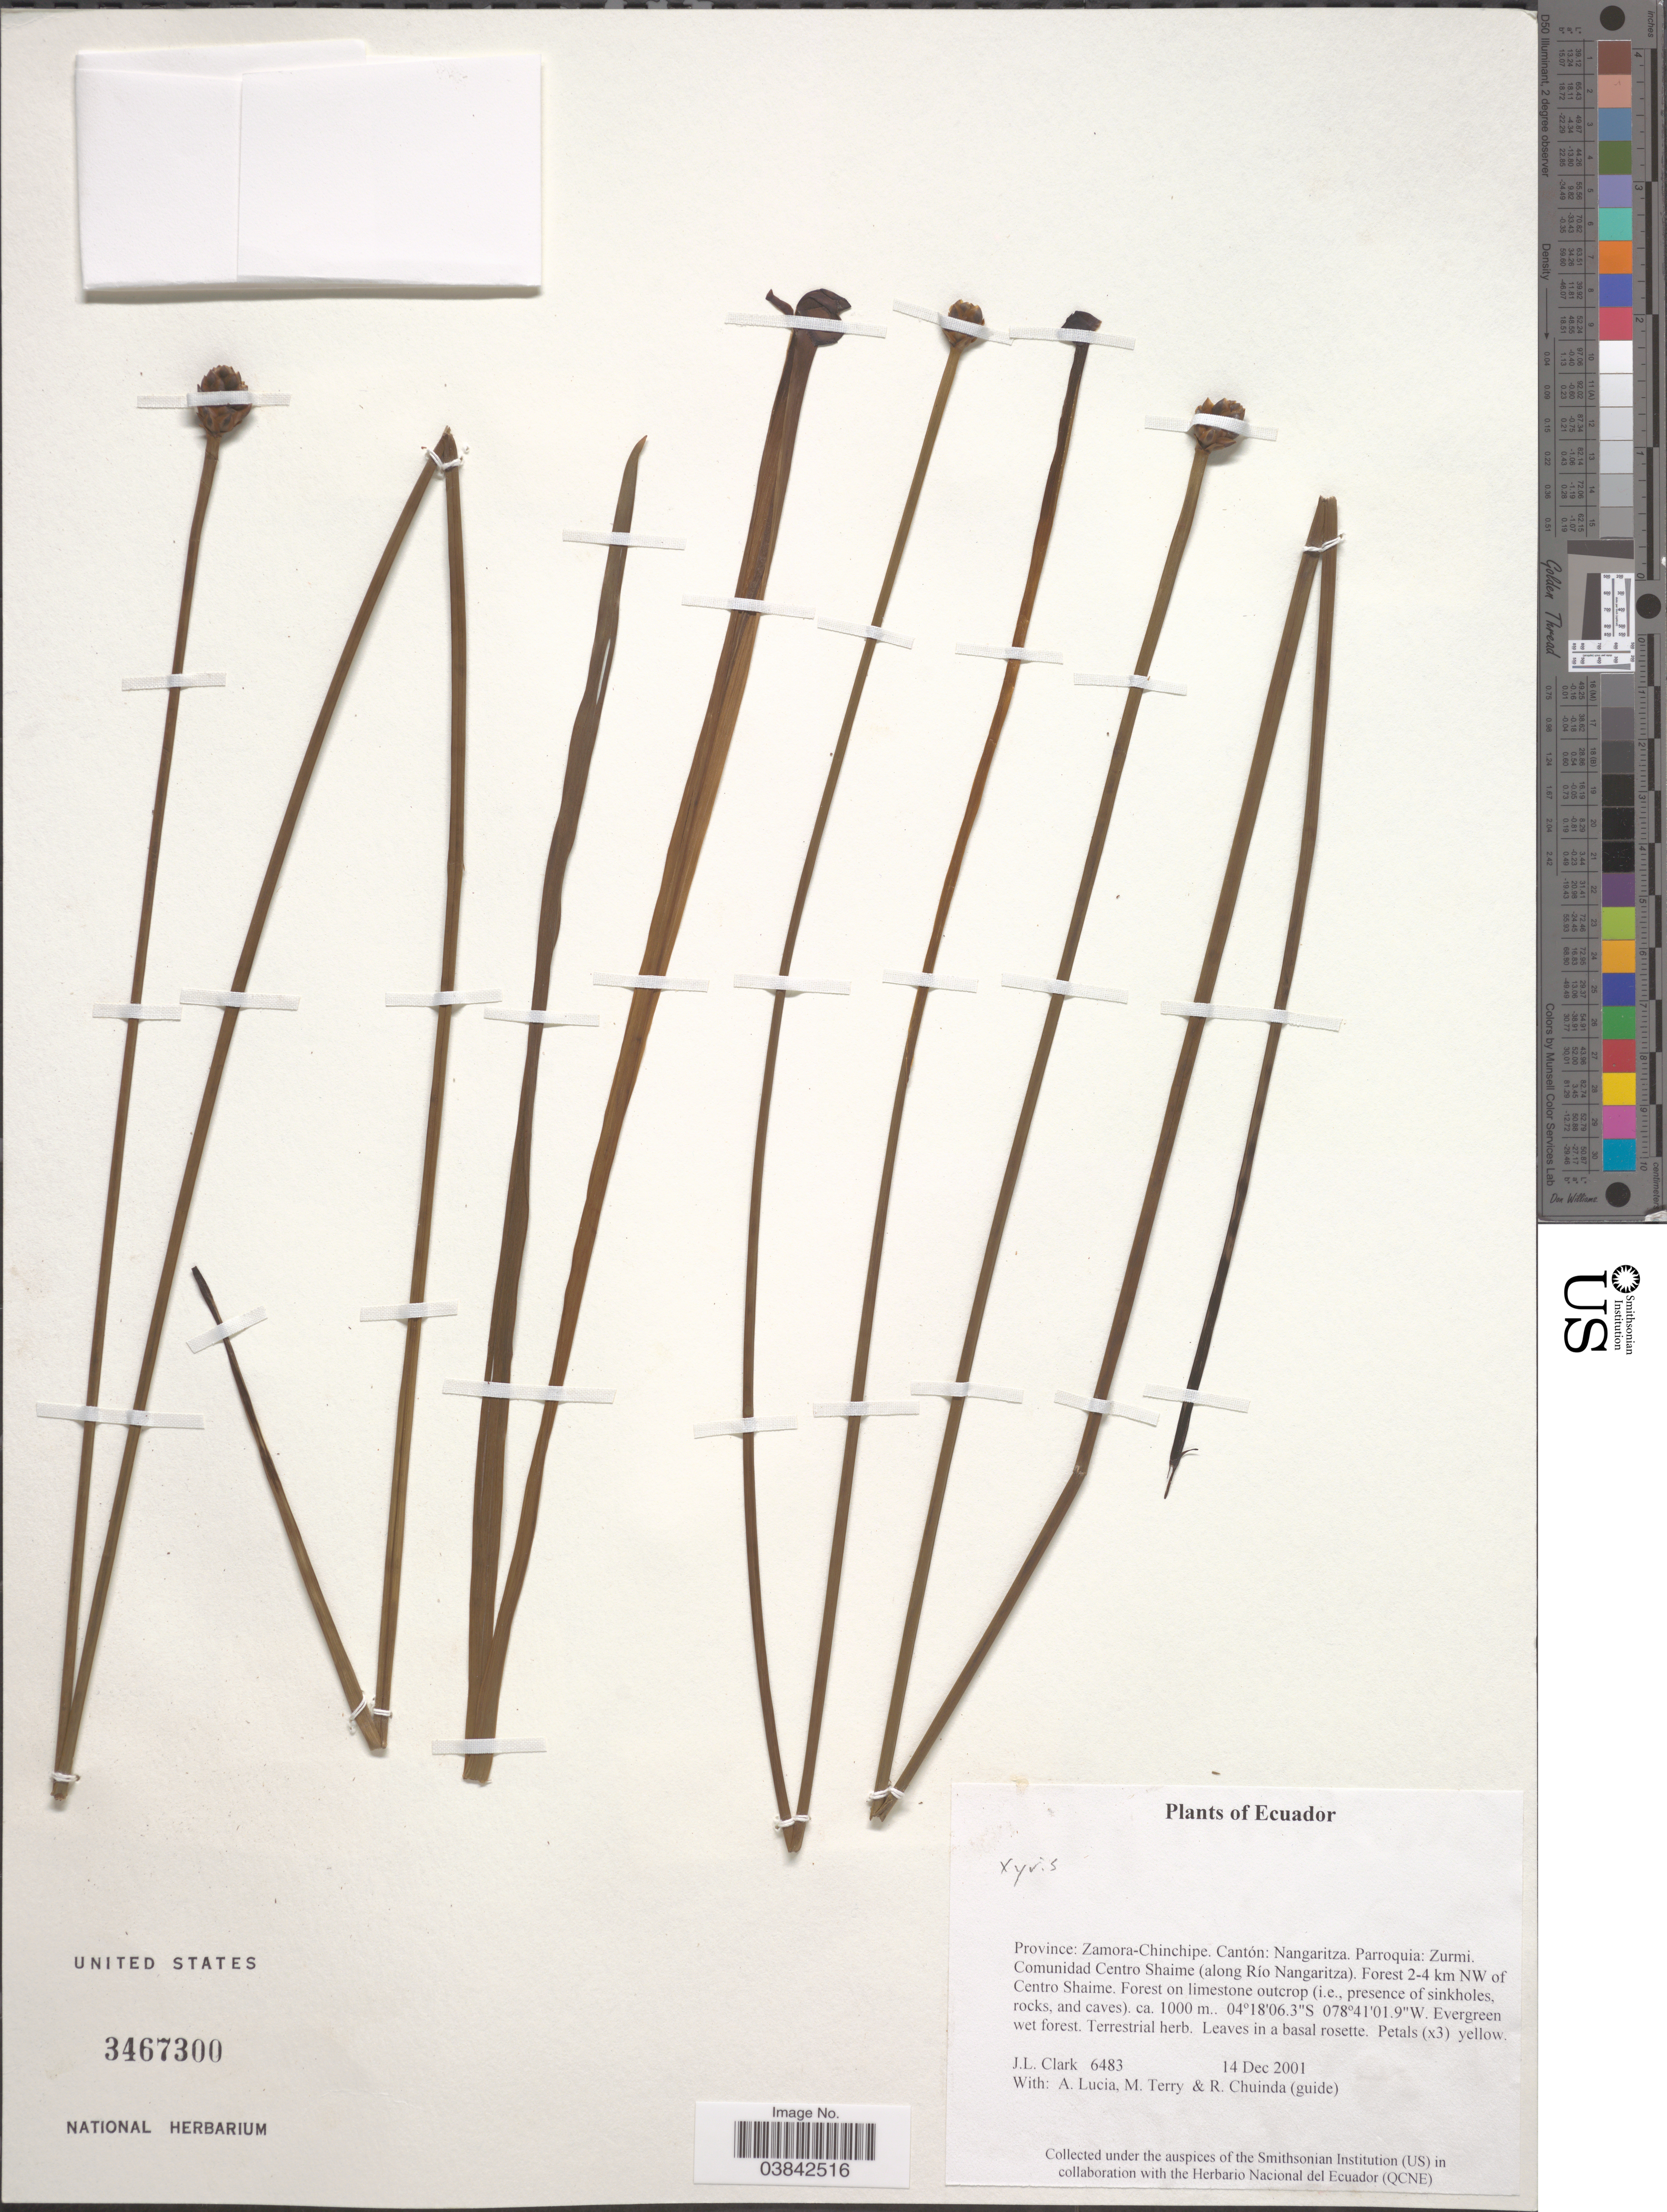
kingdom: Plantae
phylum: Tracheophyta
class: Liliopsida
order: Poales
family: Xyridaceae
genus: Xyris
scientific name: Xyris sp.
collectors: J. L. Clark, A. Lucia, M. Terry & R. Chuinda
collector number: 6483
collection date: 2001-12-14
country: Ecuador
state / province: Zamora-Chinchipe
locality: Cantón: Nangaritza. Parroquia: Zurmi. Comunidad Centro Shaime (along Río Nangaritza). Forest 2-4 km NW of Centro Shaime.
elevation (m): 1000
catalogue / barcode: US 3467300